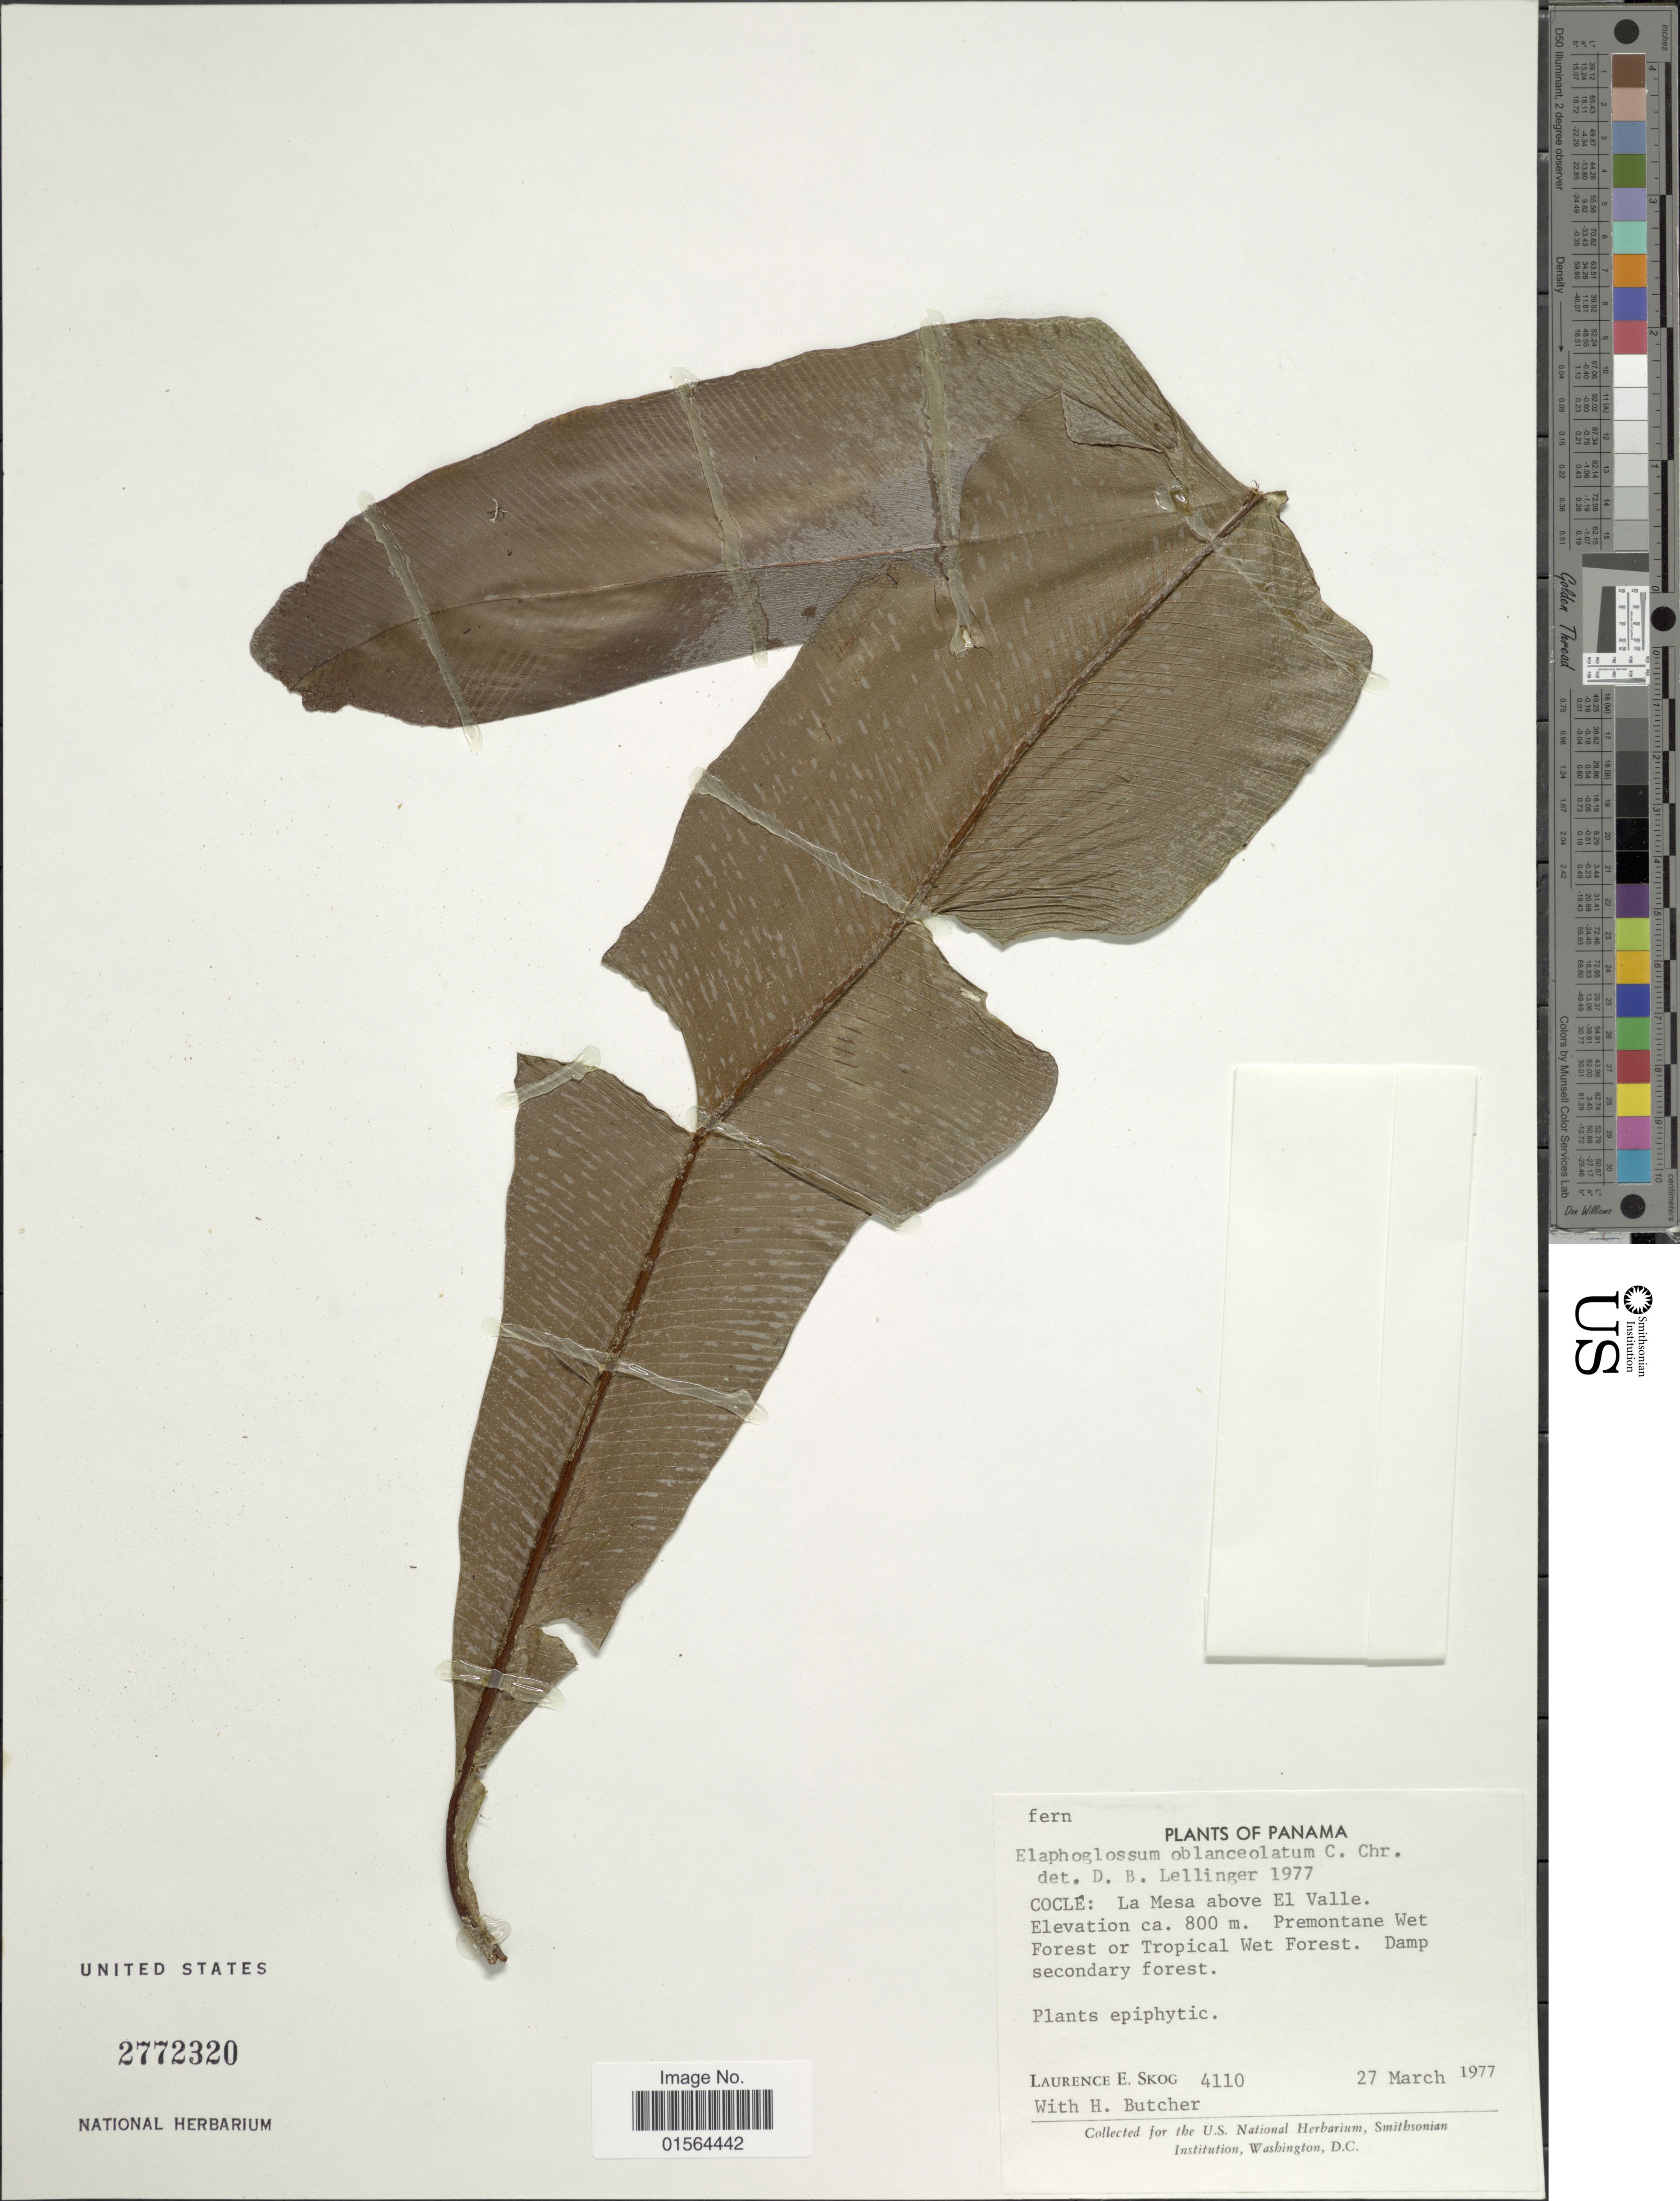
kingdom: Plantae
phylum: Tracheophyta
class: Polypodiopsida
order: Polypodiales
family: Dryopteridaceae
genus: Elaphoglossum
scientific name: Elaphoglossum oblanceolatum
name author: C. Chr.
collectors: L. E. Skog & H. Butcher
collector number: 4110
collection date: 1977-03-27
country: Panama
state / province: Coclé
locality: Cocle; La Mesa above El Valle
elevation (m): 800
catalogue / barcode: US 2772320